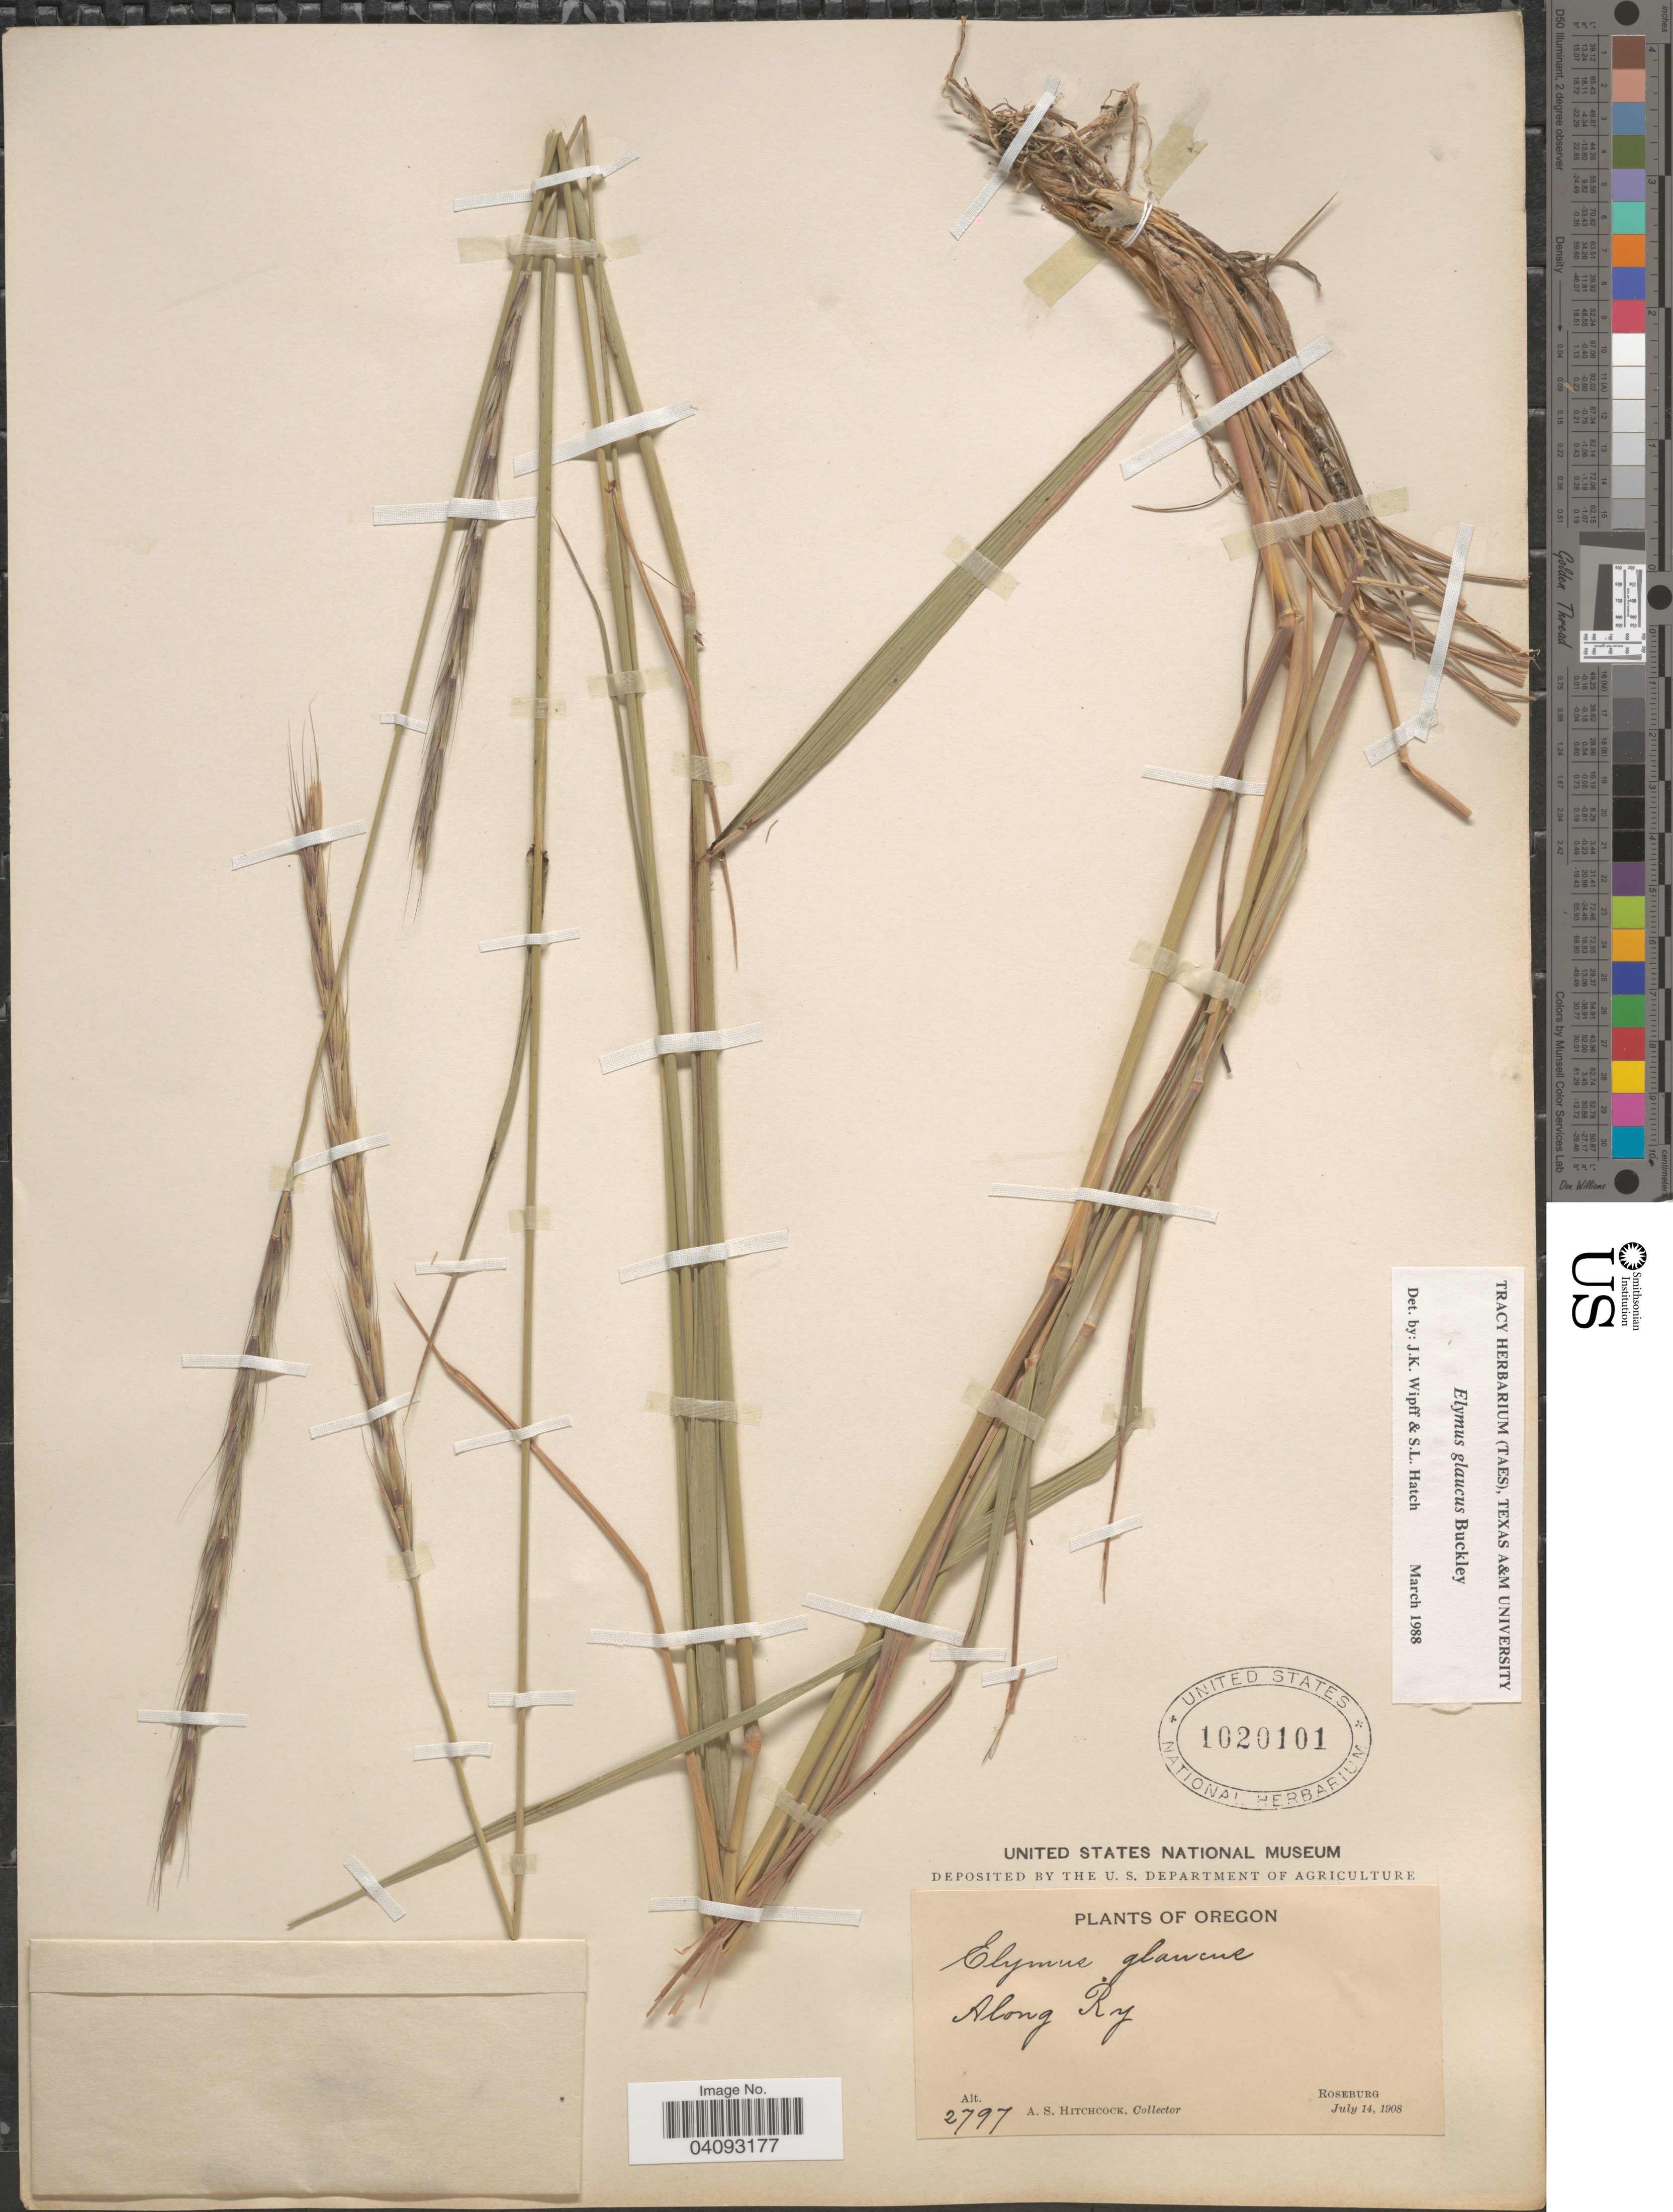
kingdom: Plantae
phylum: Tracheophyta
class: Liliopsida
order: Poales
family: Poaceae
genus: Elymus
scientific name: Elymus glaucus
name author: Buckley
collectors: A. S. Hitchcock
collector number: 2797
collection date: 1908-07-14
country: United States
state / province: Oregon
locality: Along Ry. Roseburg.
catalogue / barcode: US 1020101